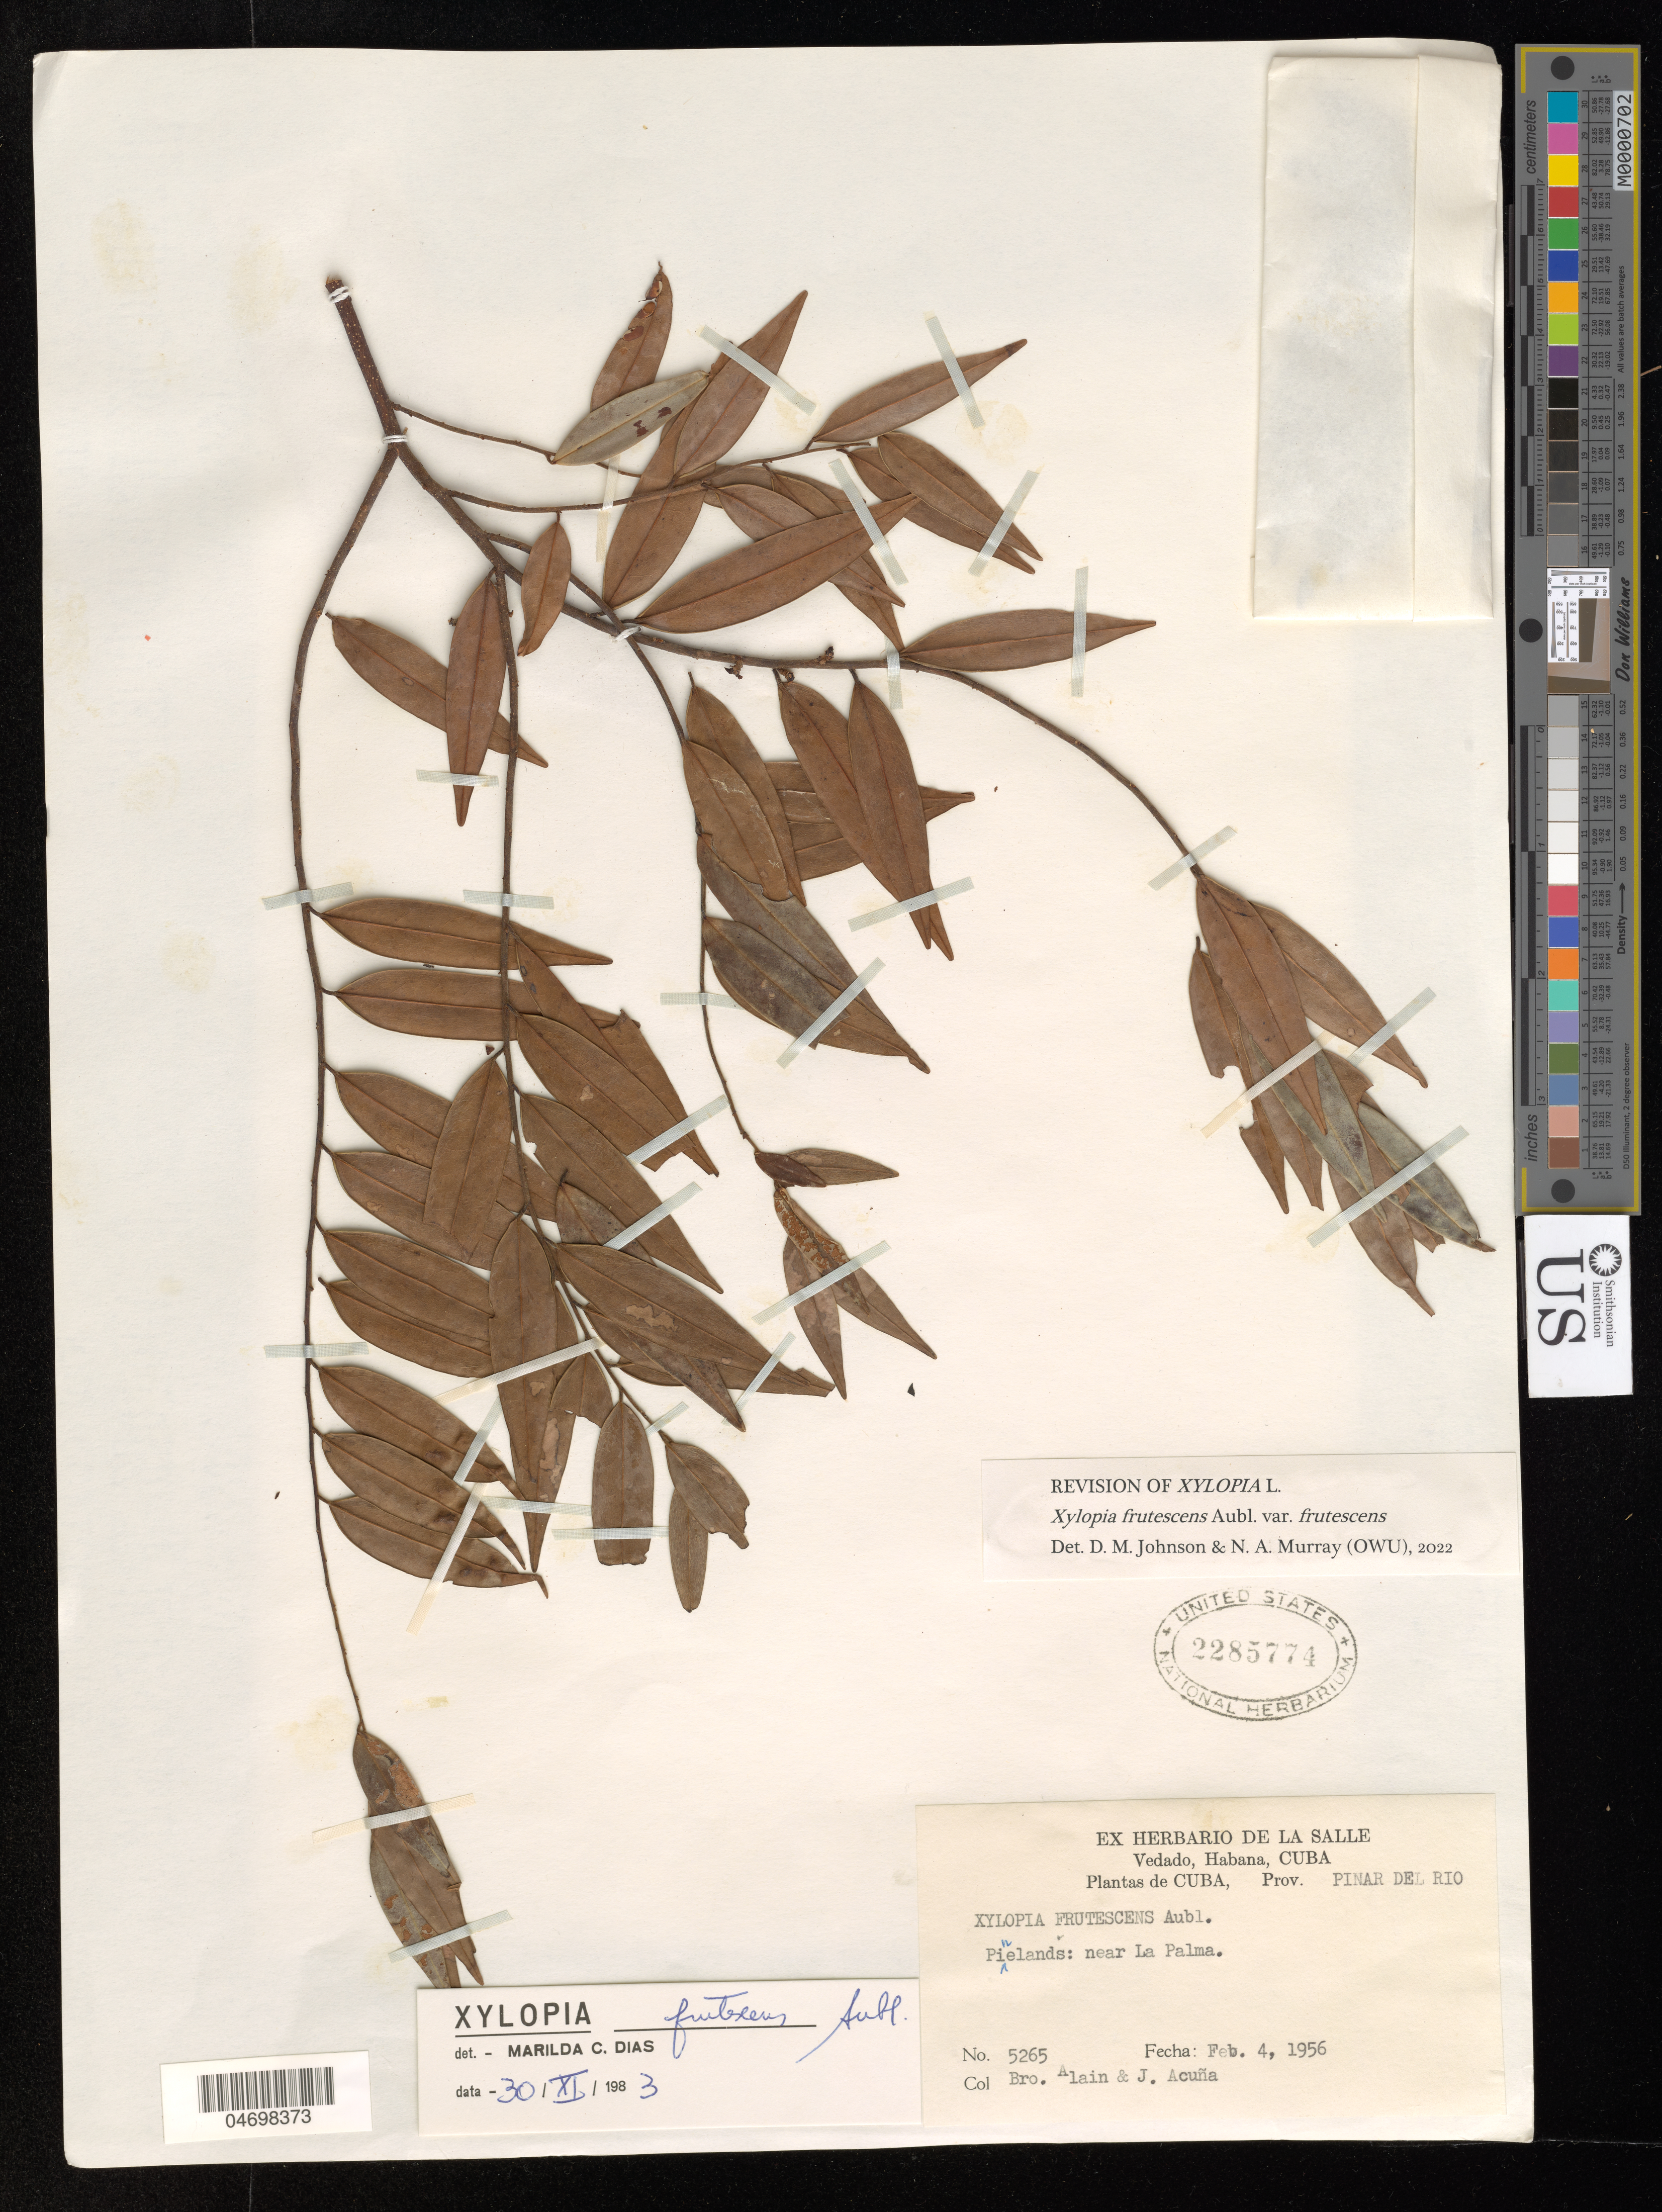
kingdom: Plantae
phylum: Tracheophyta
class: Magnoliopsida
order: Magnoliales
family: Annonaceae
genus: Xylopia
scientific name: Xylopia frutescens var. frutescens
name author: Aubl.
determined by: Johnson, D. M.; Murray, N. A.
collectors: J. Acuña, C. V. Morton & A. H. Liogier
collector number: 5265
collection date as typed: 04 Feb 1956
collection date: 1956-02-04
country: Cuba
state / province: Pinar del Rio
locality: La Cajalbana, La Palma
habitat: Pinelands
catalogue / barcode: US 2285774